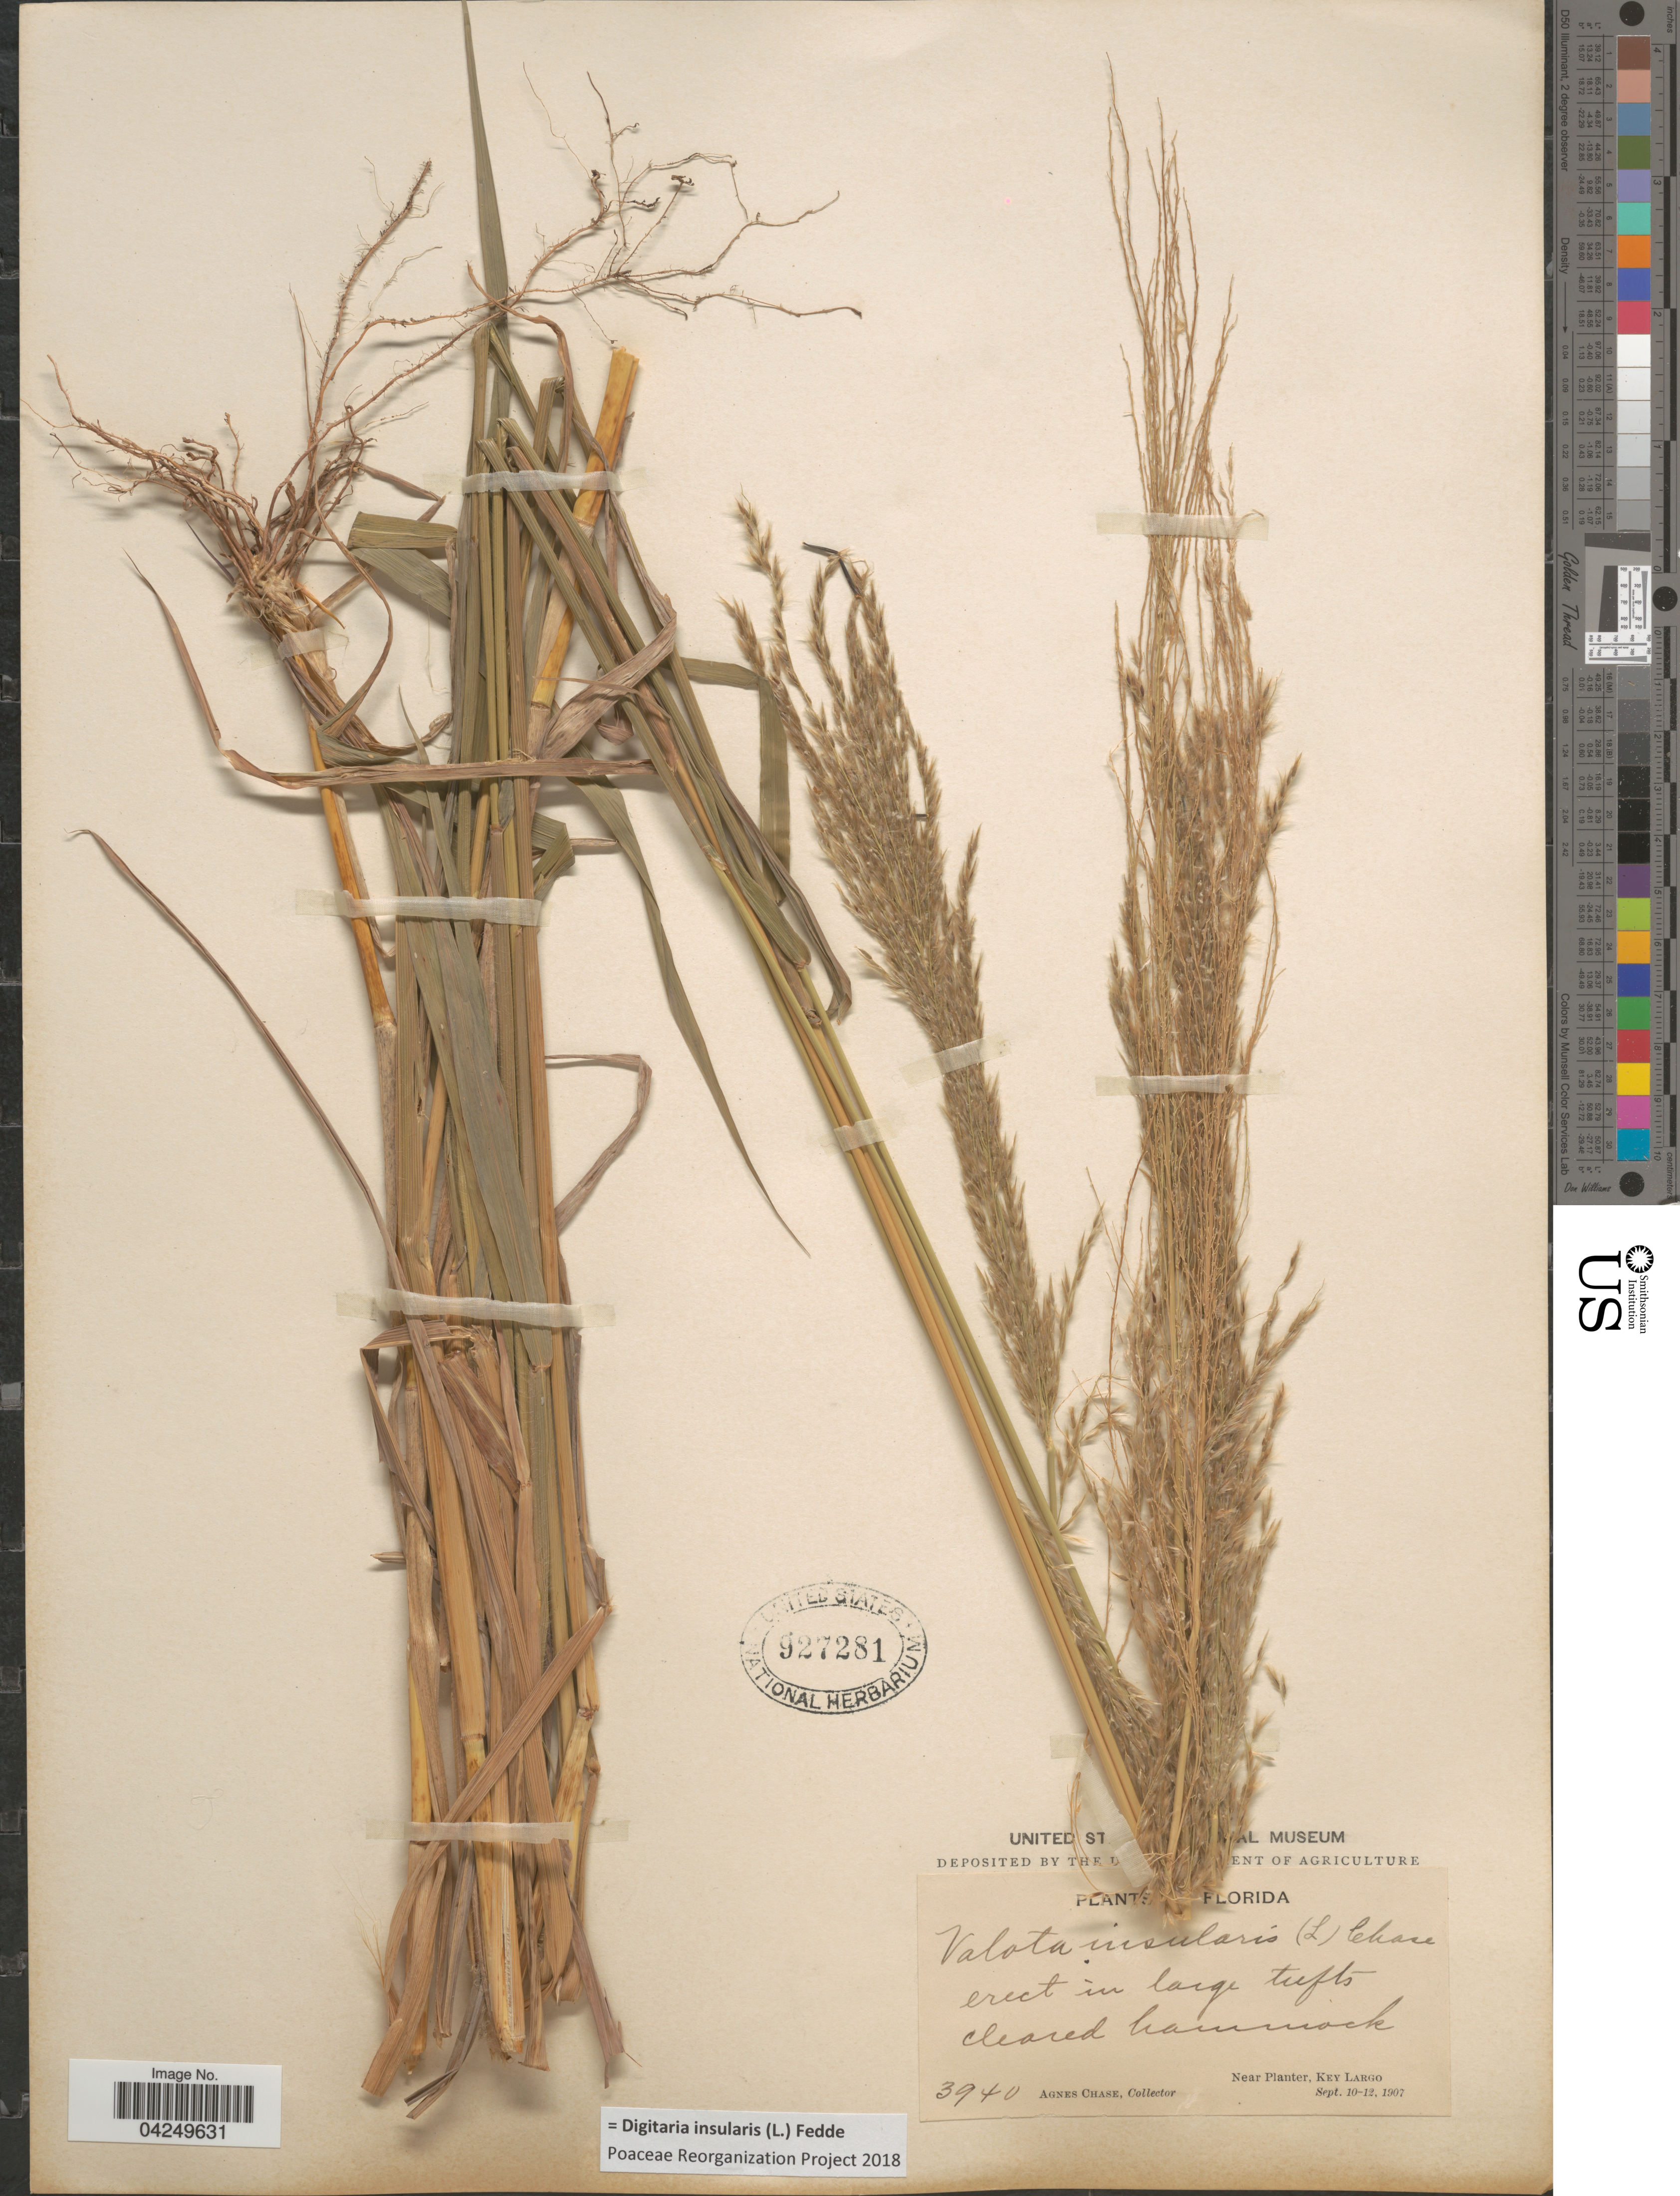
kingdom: Plantae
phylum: Tracheophyta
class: Liliopsida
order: Poales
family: Poaceae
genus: Digitaria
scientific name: Digitaria insularis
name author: (L.) Fedde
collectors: A. Chase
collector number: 3940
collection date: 1907-09-10/1907-09-12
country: United States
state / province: Florida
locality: Cleared hammock. Near Planter, Key Largo.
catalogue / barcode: US 927281